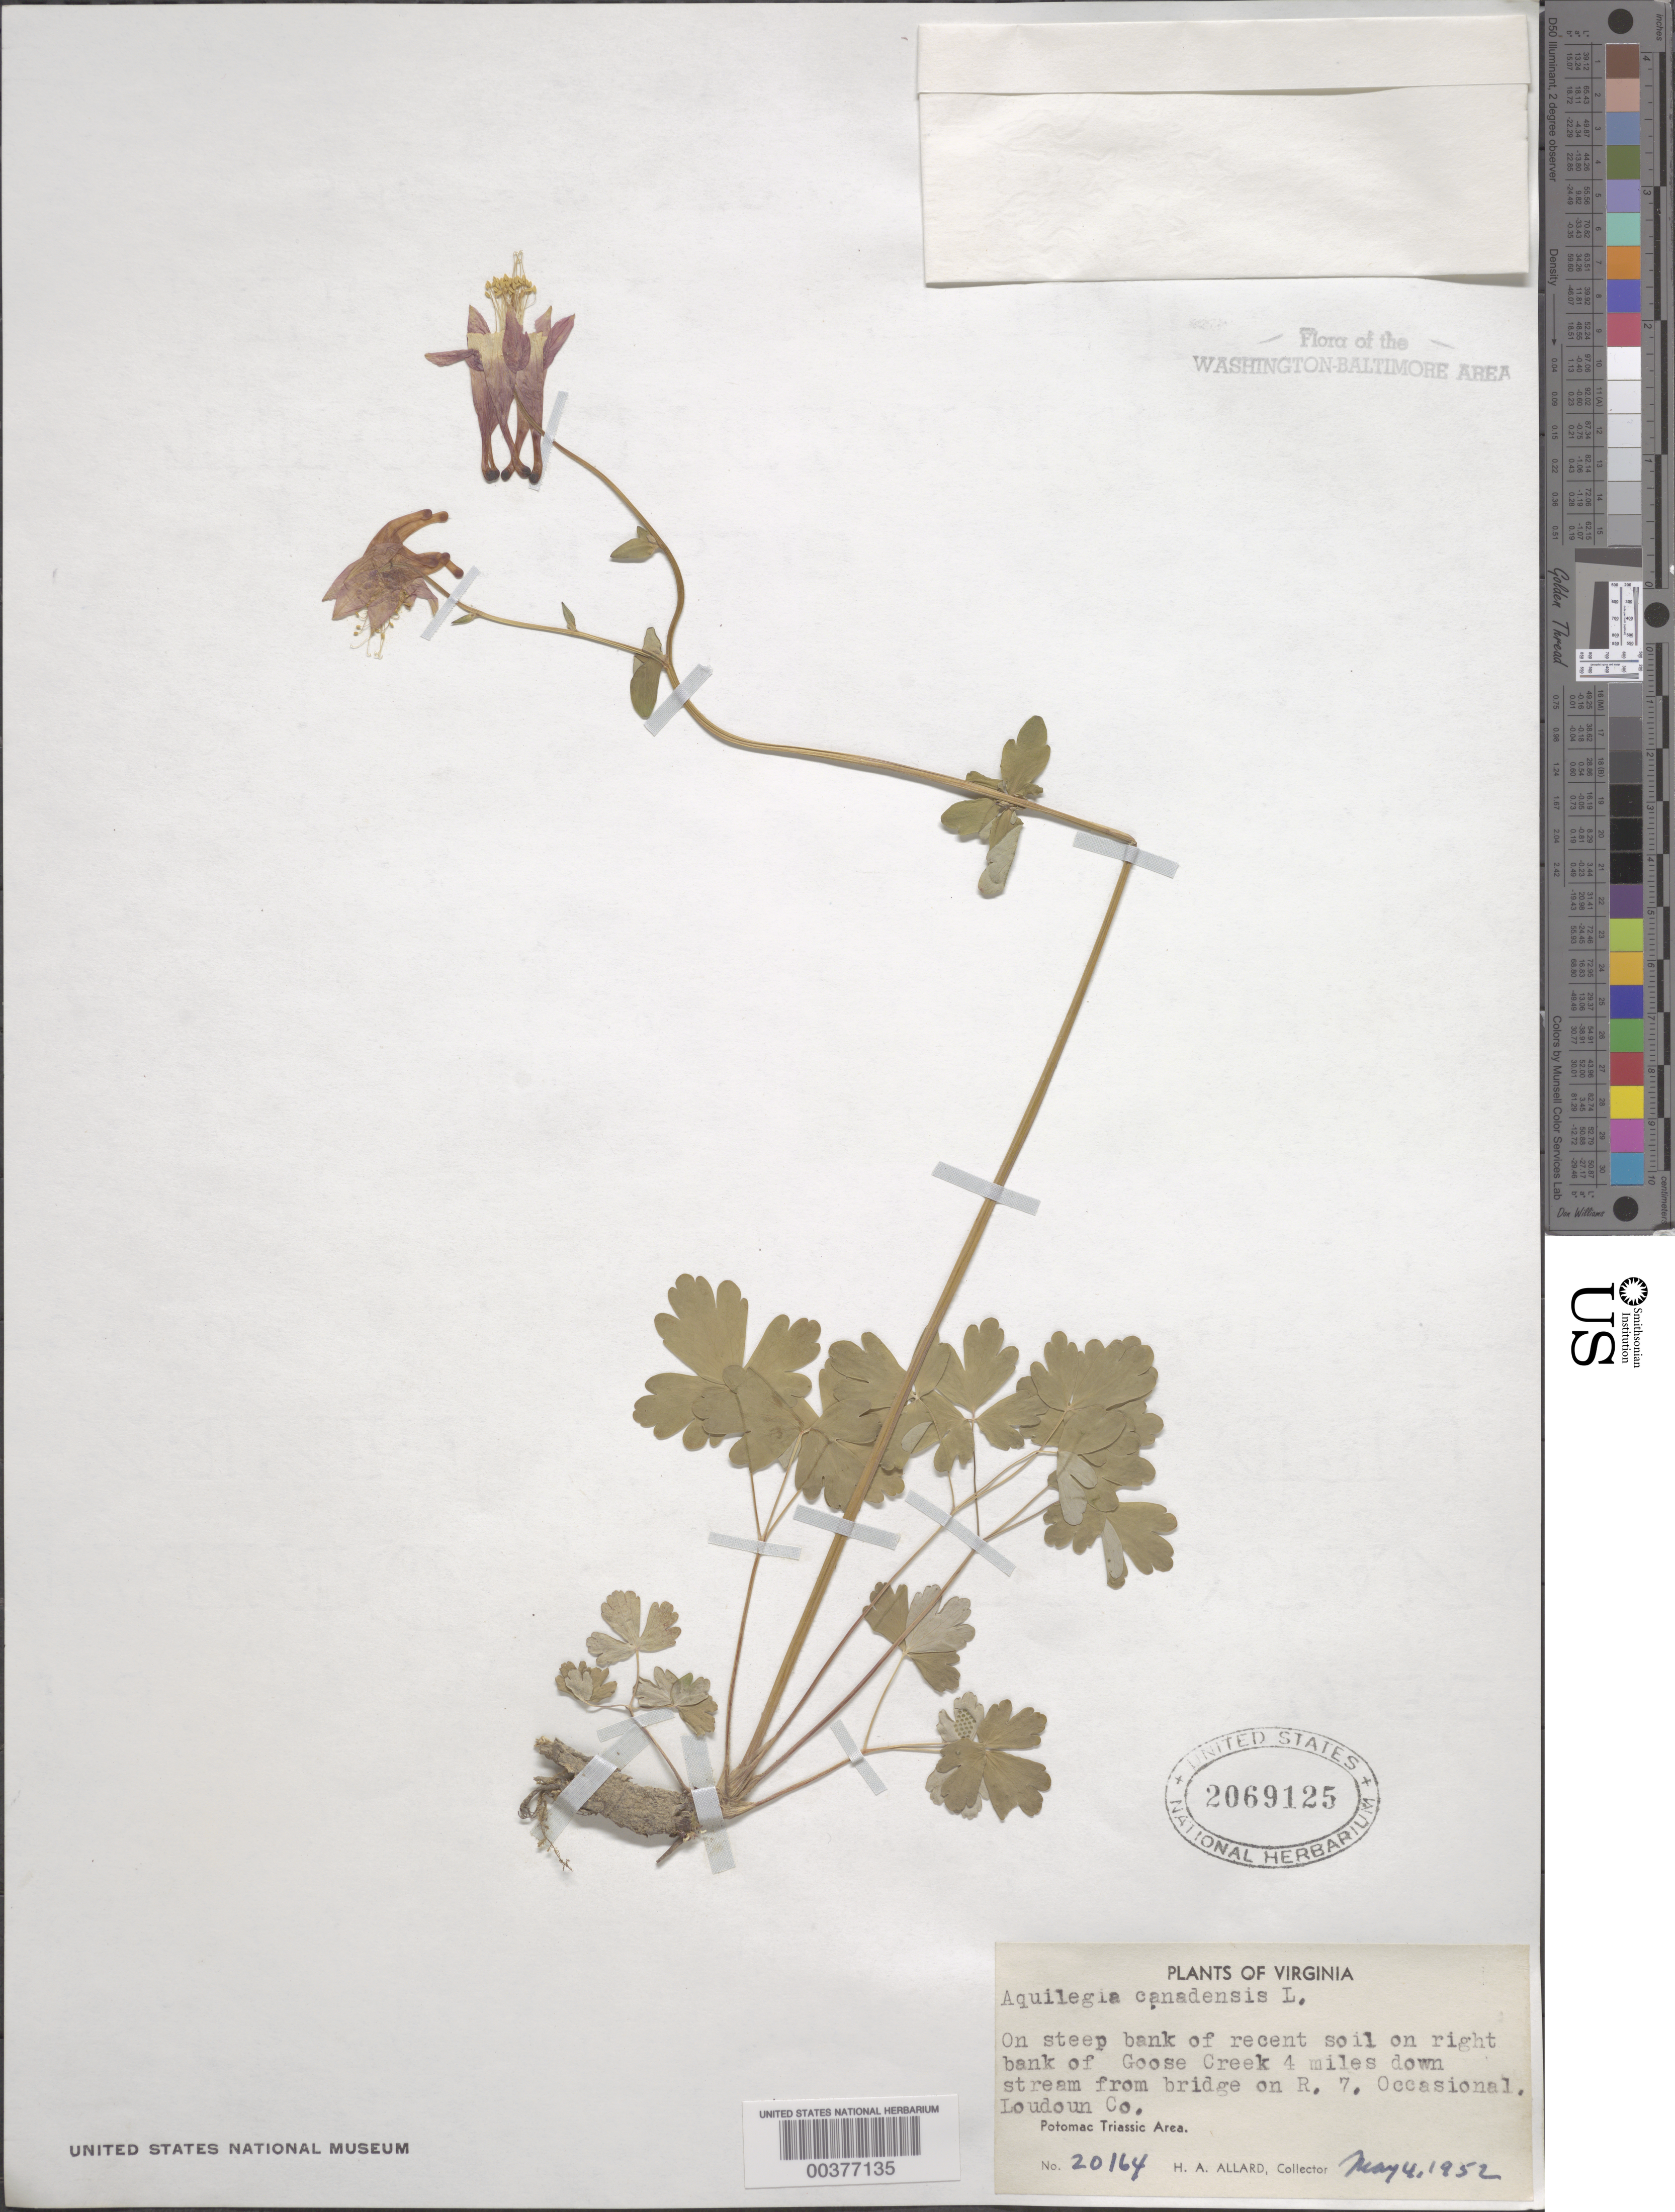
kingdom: Plantae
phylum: Tracheophyta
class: Magnoliopsida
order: Ranunculales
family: Ranunculaceae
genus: Aquilegia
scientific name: Aquilegia canadensis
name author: L.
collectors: H. A. Allard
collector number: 20164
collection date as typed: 04 May 1952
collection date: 1952-05-04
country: United States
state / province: Virginia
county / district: Loudoun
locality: Goose Creek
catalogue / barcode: US 2069125